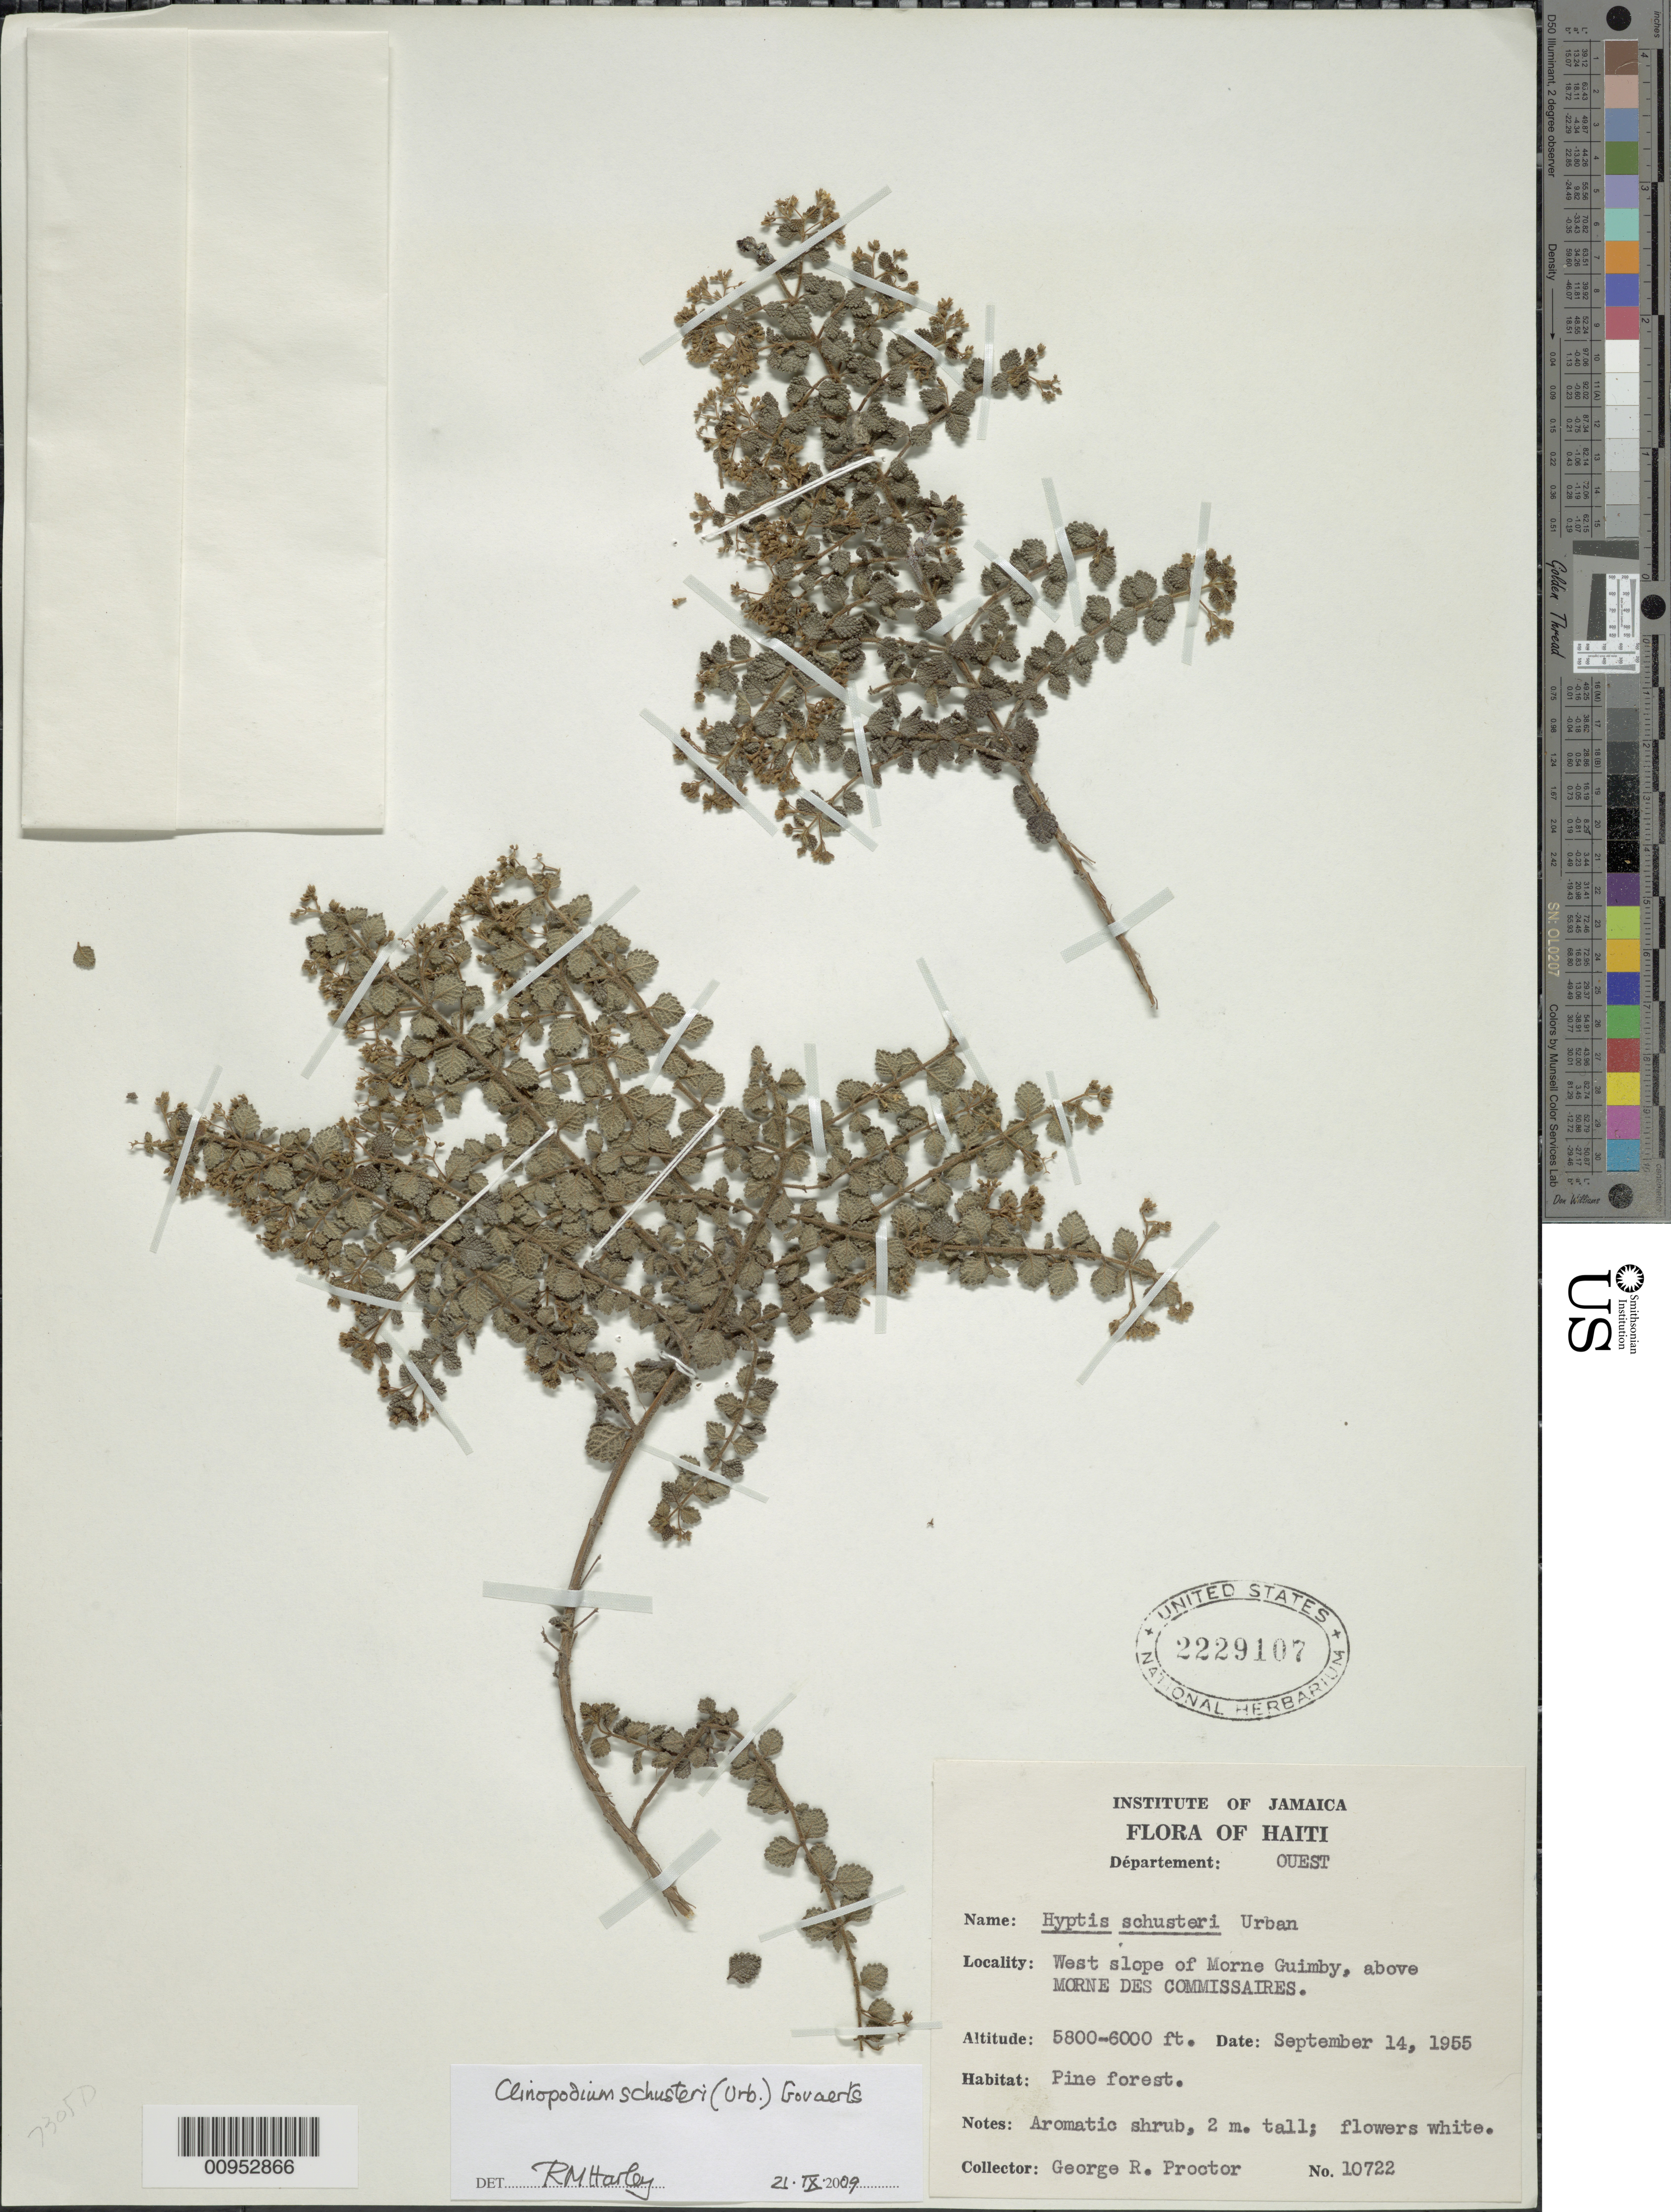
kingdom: Plantae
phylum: Tracheophyta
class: Magnoliopsida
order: Lamiales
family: Lamiaceae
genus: Clinopodium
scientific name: Clinopodium schusteri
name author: (Urb.) Govaerts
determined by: Harley, R. M.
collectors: G. R. Proctor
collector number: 10722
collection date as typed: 14 Sep 1955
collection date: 1955-09-14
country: Haiti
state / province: Ouest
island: Hispaniola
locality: West slope of Morne Guimby, above Mornes des Commissaires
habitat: Pine forest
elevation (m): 1768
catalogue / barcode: US 2229107